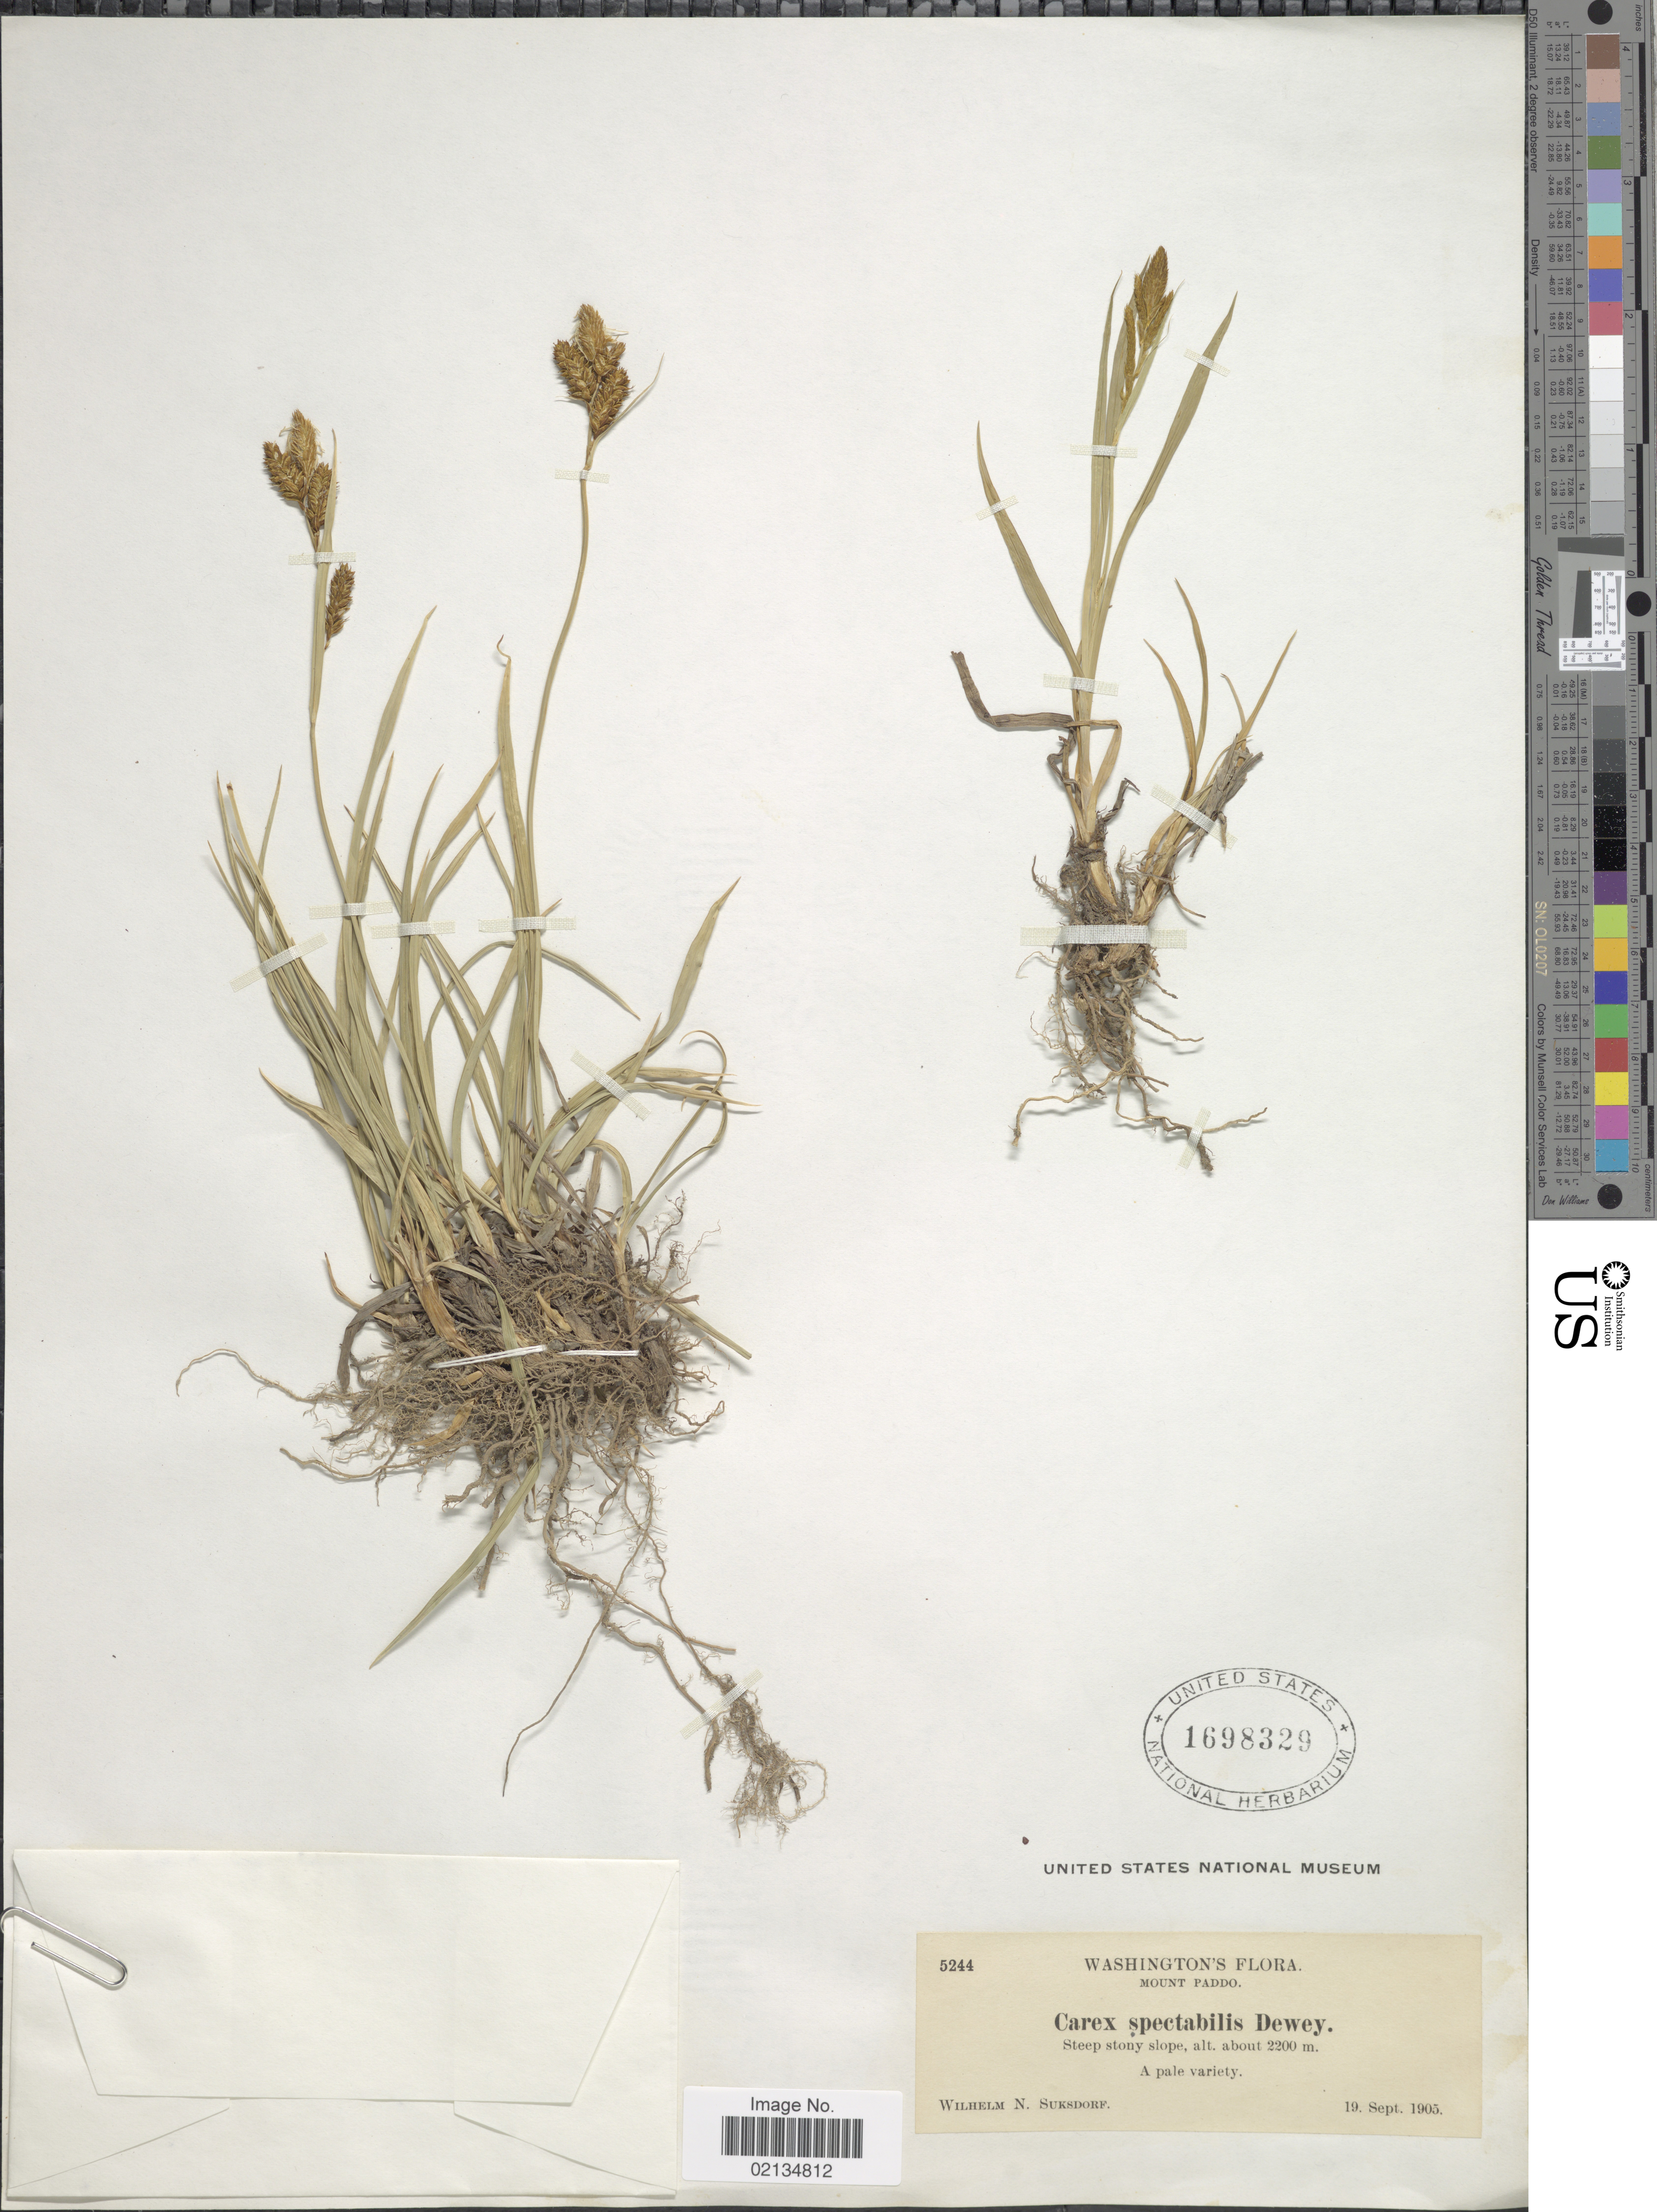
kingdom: Plantae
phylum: Tracheophyta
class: Liliopsida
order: Poales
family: Cyperaceae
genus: Carex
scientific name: Carex spectabilis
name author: Dewey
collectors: W. N. Suksdorf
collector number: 5244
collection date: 1905-09-19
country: United States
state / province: Washington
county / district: Skamania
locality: Mount Paddo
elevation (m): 2200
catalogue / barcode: US 1698329